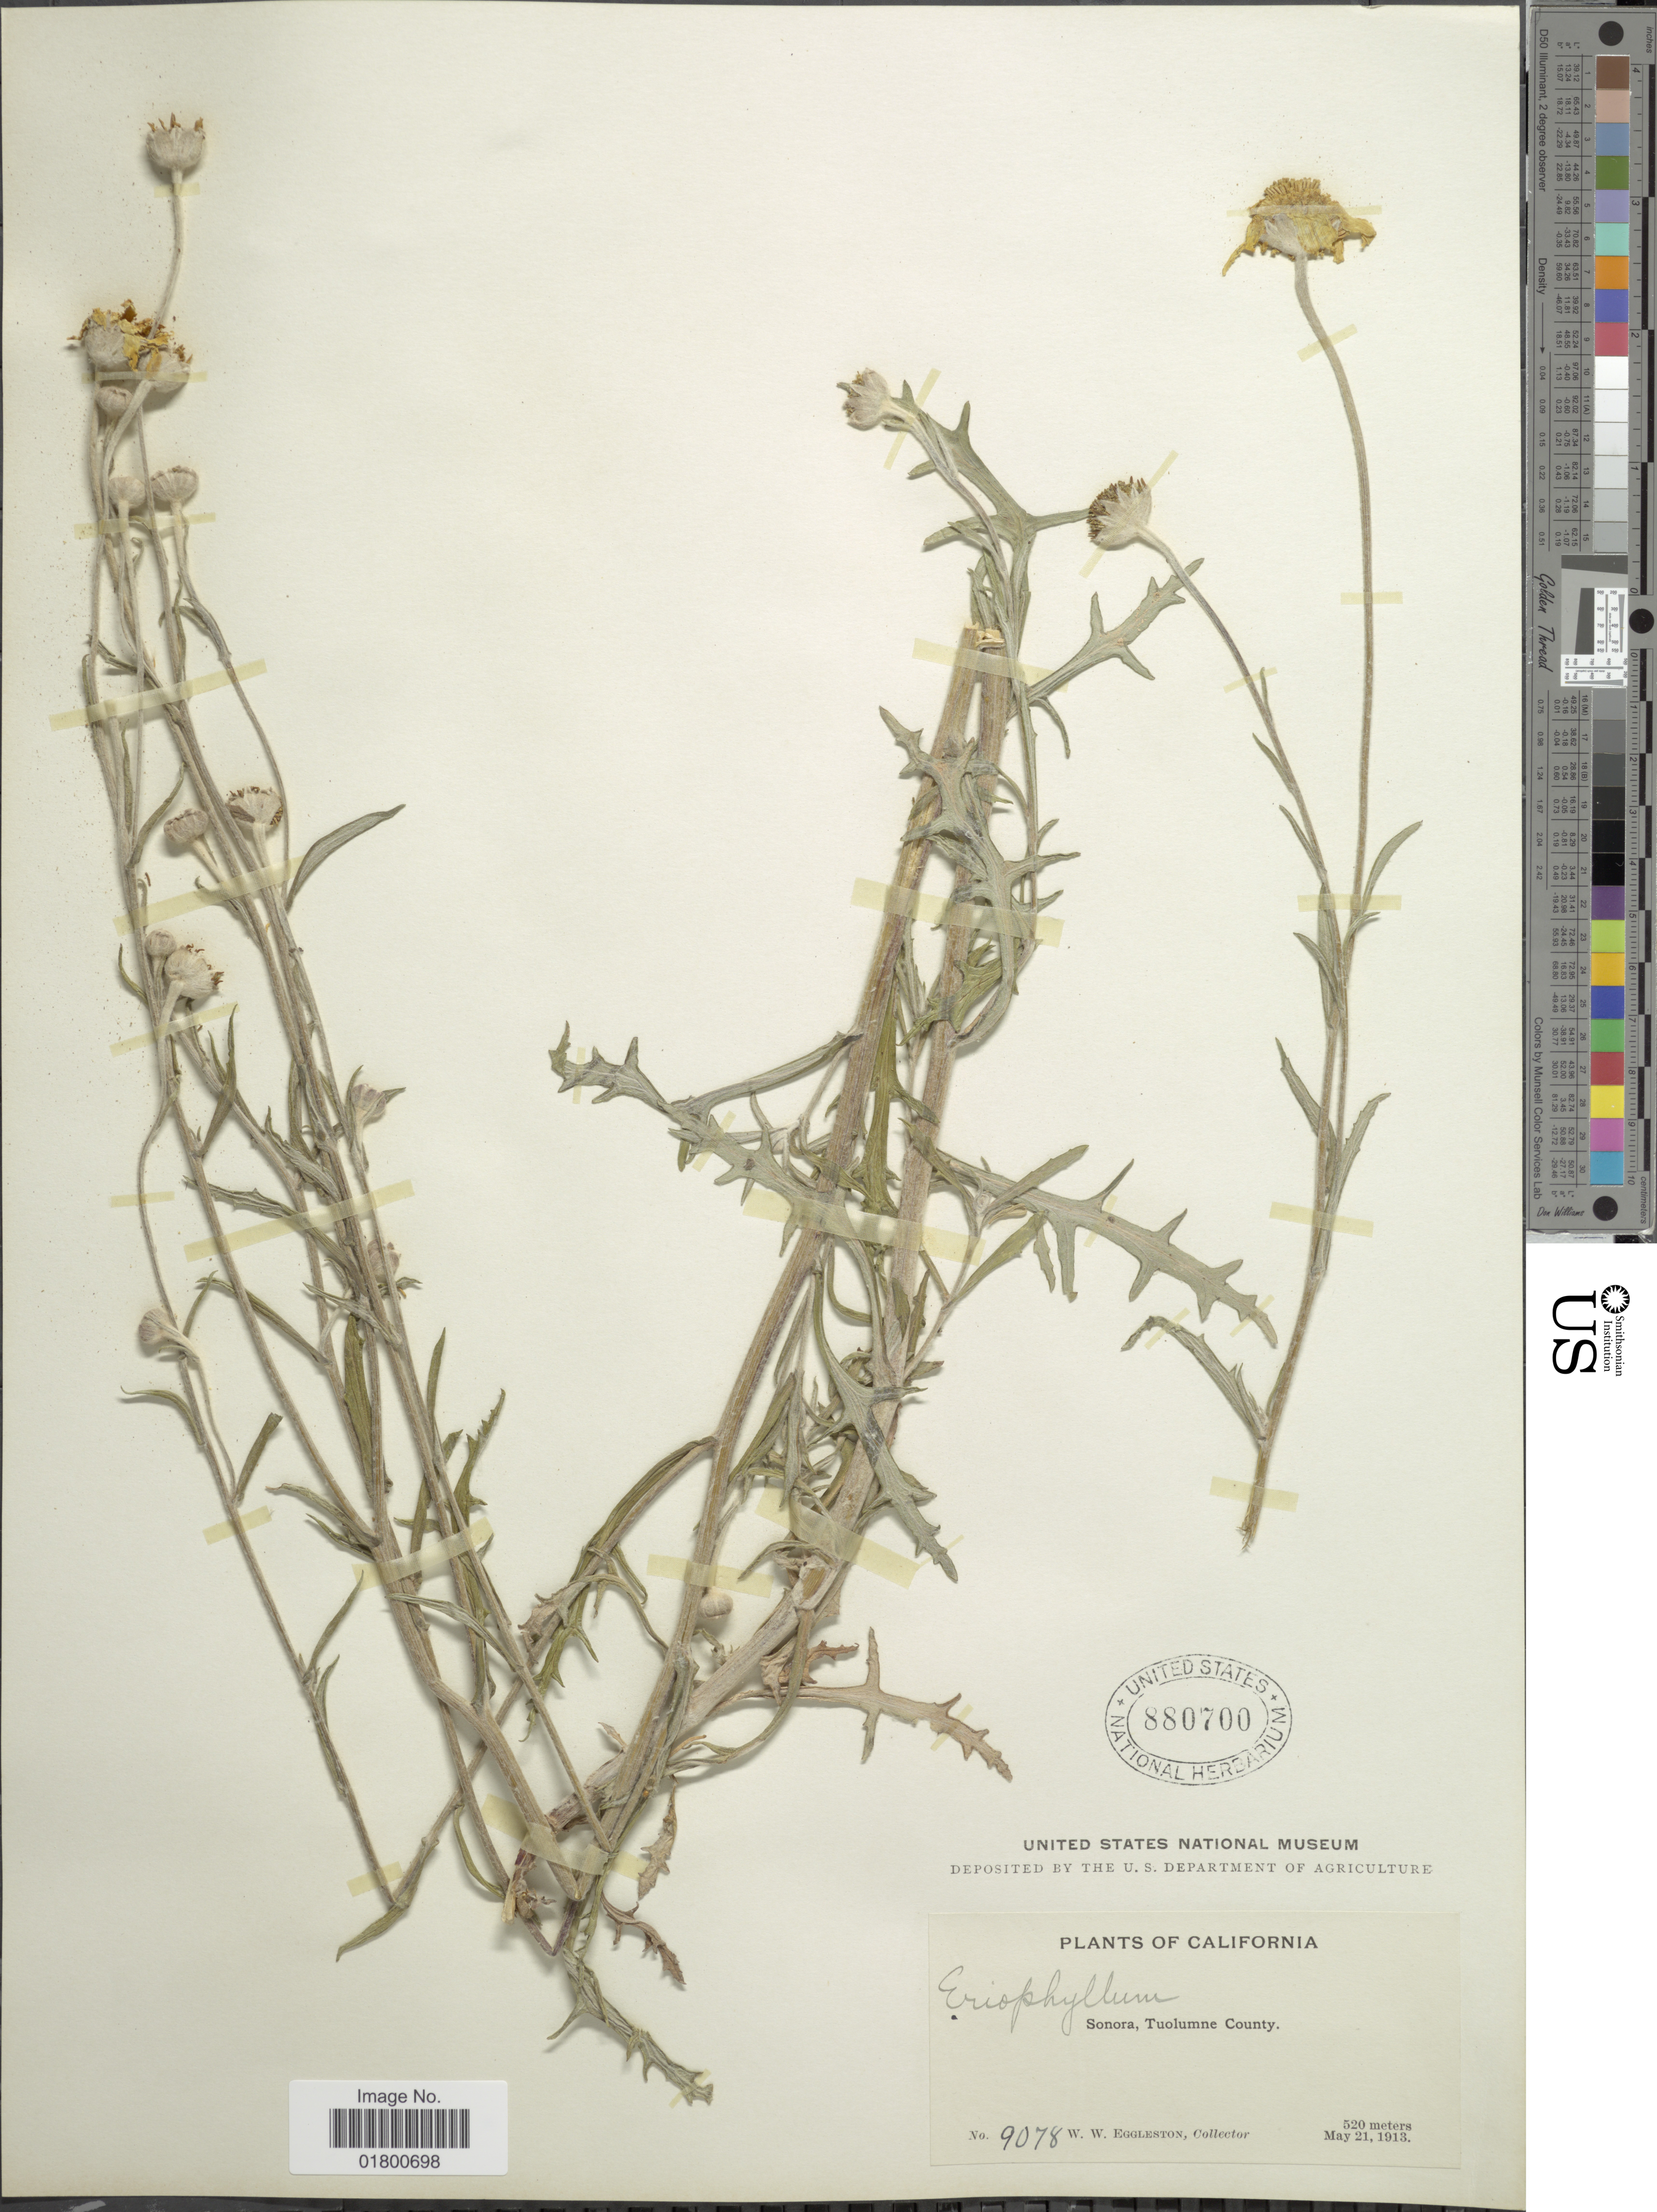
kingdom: Plantae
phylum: Tracheophyta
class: Magnoliopsida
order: Asterales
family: Asteraceae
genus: Eriophyllum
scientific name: Eriophyllum sp.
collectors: W. W. Eggleston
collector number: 9078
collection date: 1913-05-21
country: United States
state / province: California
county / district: Tuolumne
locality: Sonora, Tuolumne County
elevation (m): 520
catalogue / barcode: US 880700